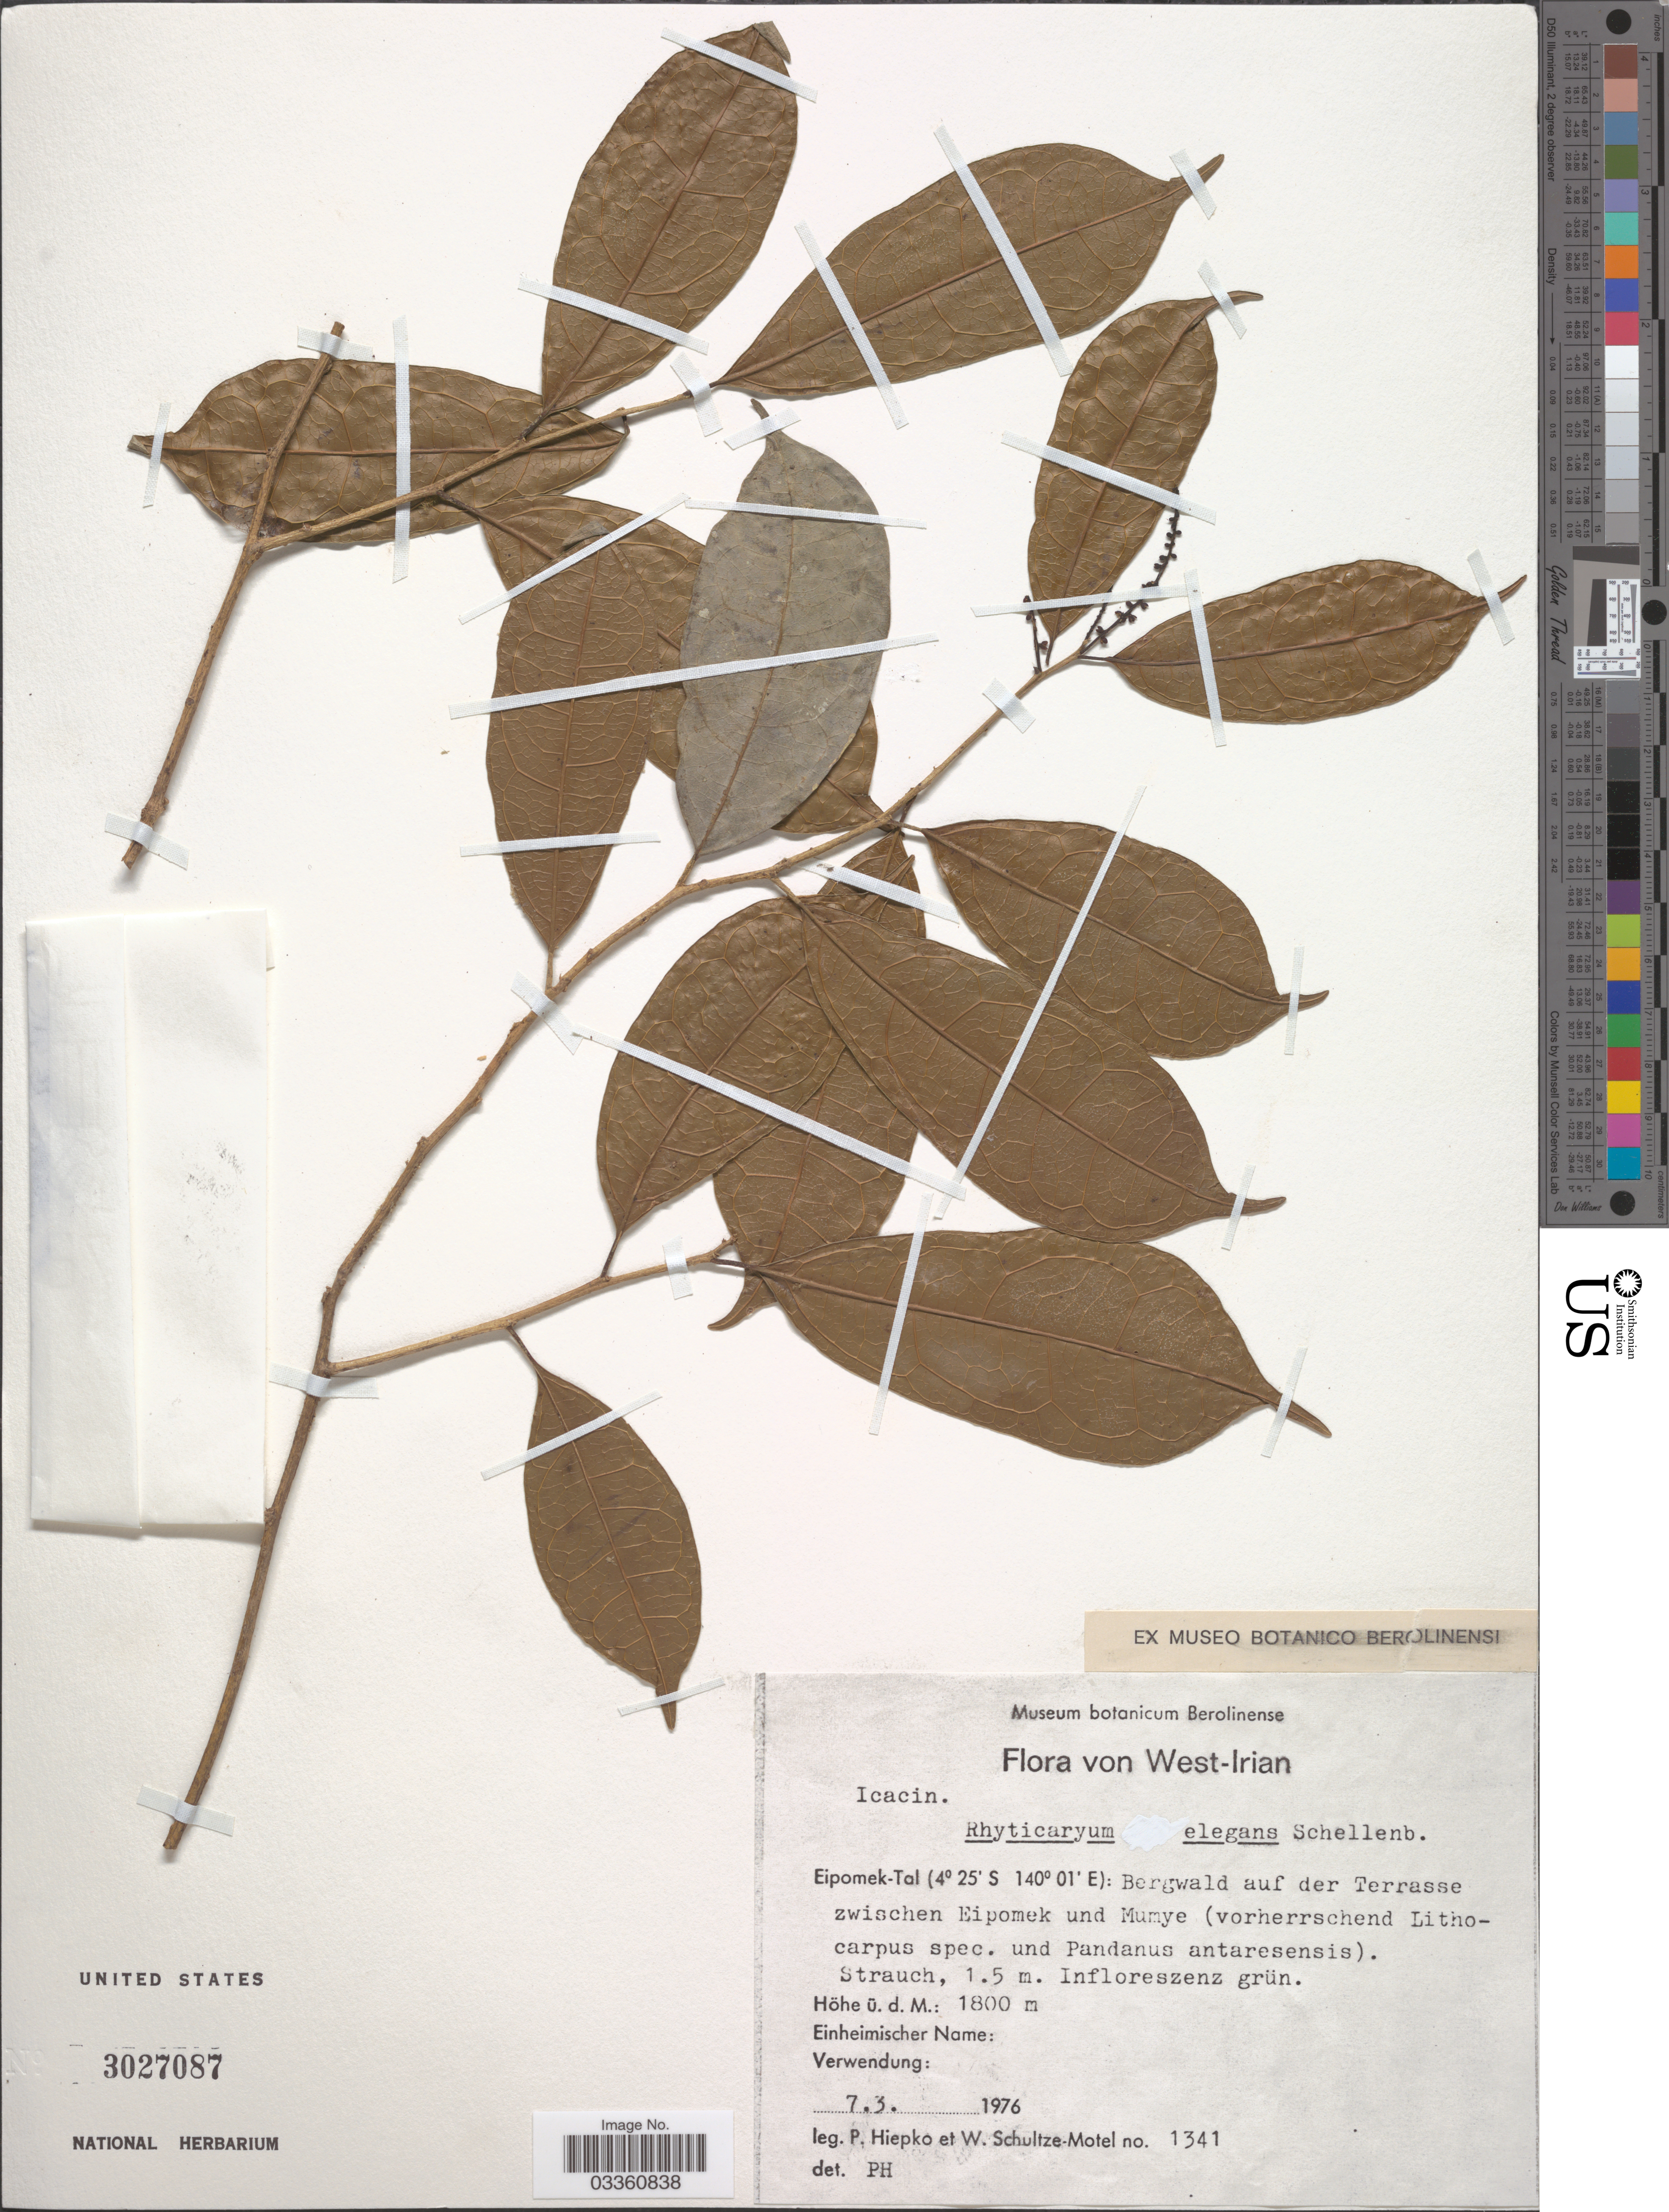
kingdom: Plantae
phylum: Tracheophyta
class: Magnoliopsida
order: Icacinales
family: Icacinaceae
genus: Ryticaryum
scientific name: Ryticaryum elegans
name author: G. Schellenb.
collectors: P. H. Hiepko & W. Schultze-Motel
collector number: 1341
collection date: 1976-03-07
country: Indonesia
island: New Guinea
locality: West-Irian. Eipomek-Tal: Bergwald auf der Terrasse zwischen Eipomek und Mumye.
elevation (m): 1800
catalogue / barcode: US 3027087